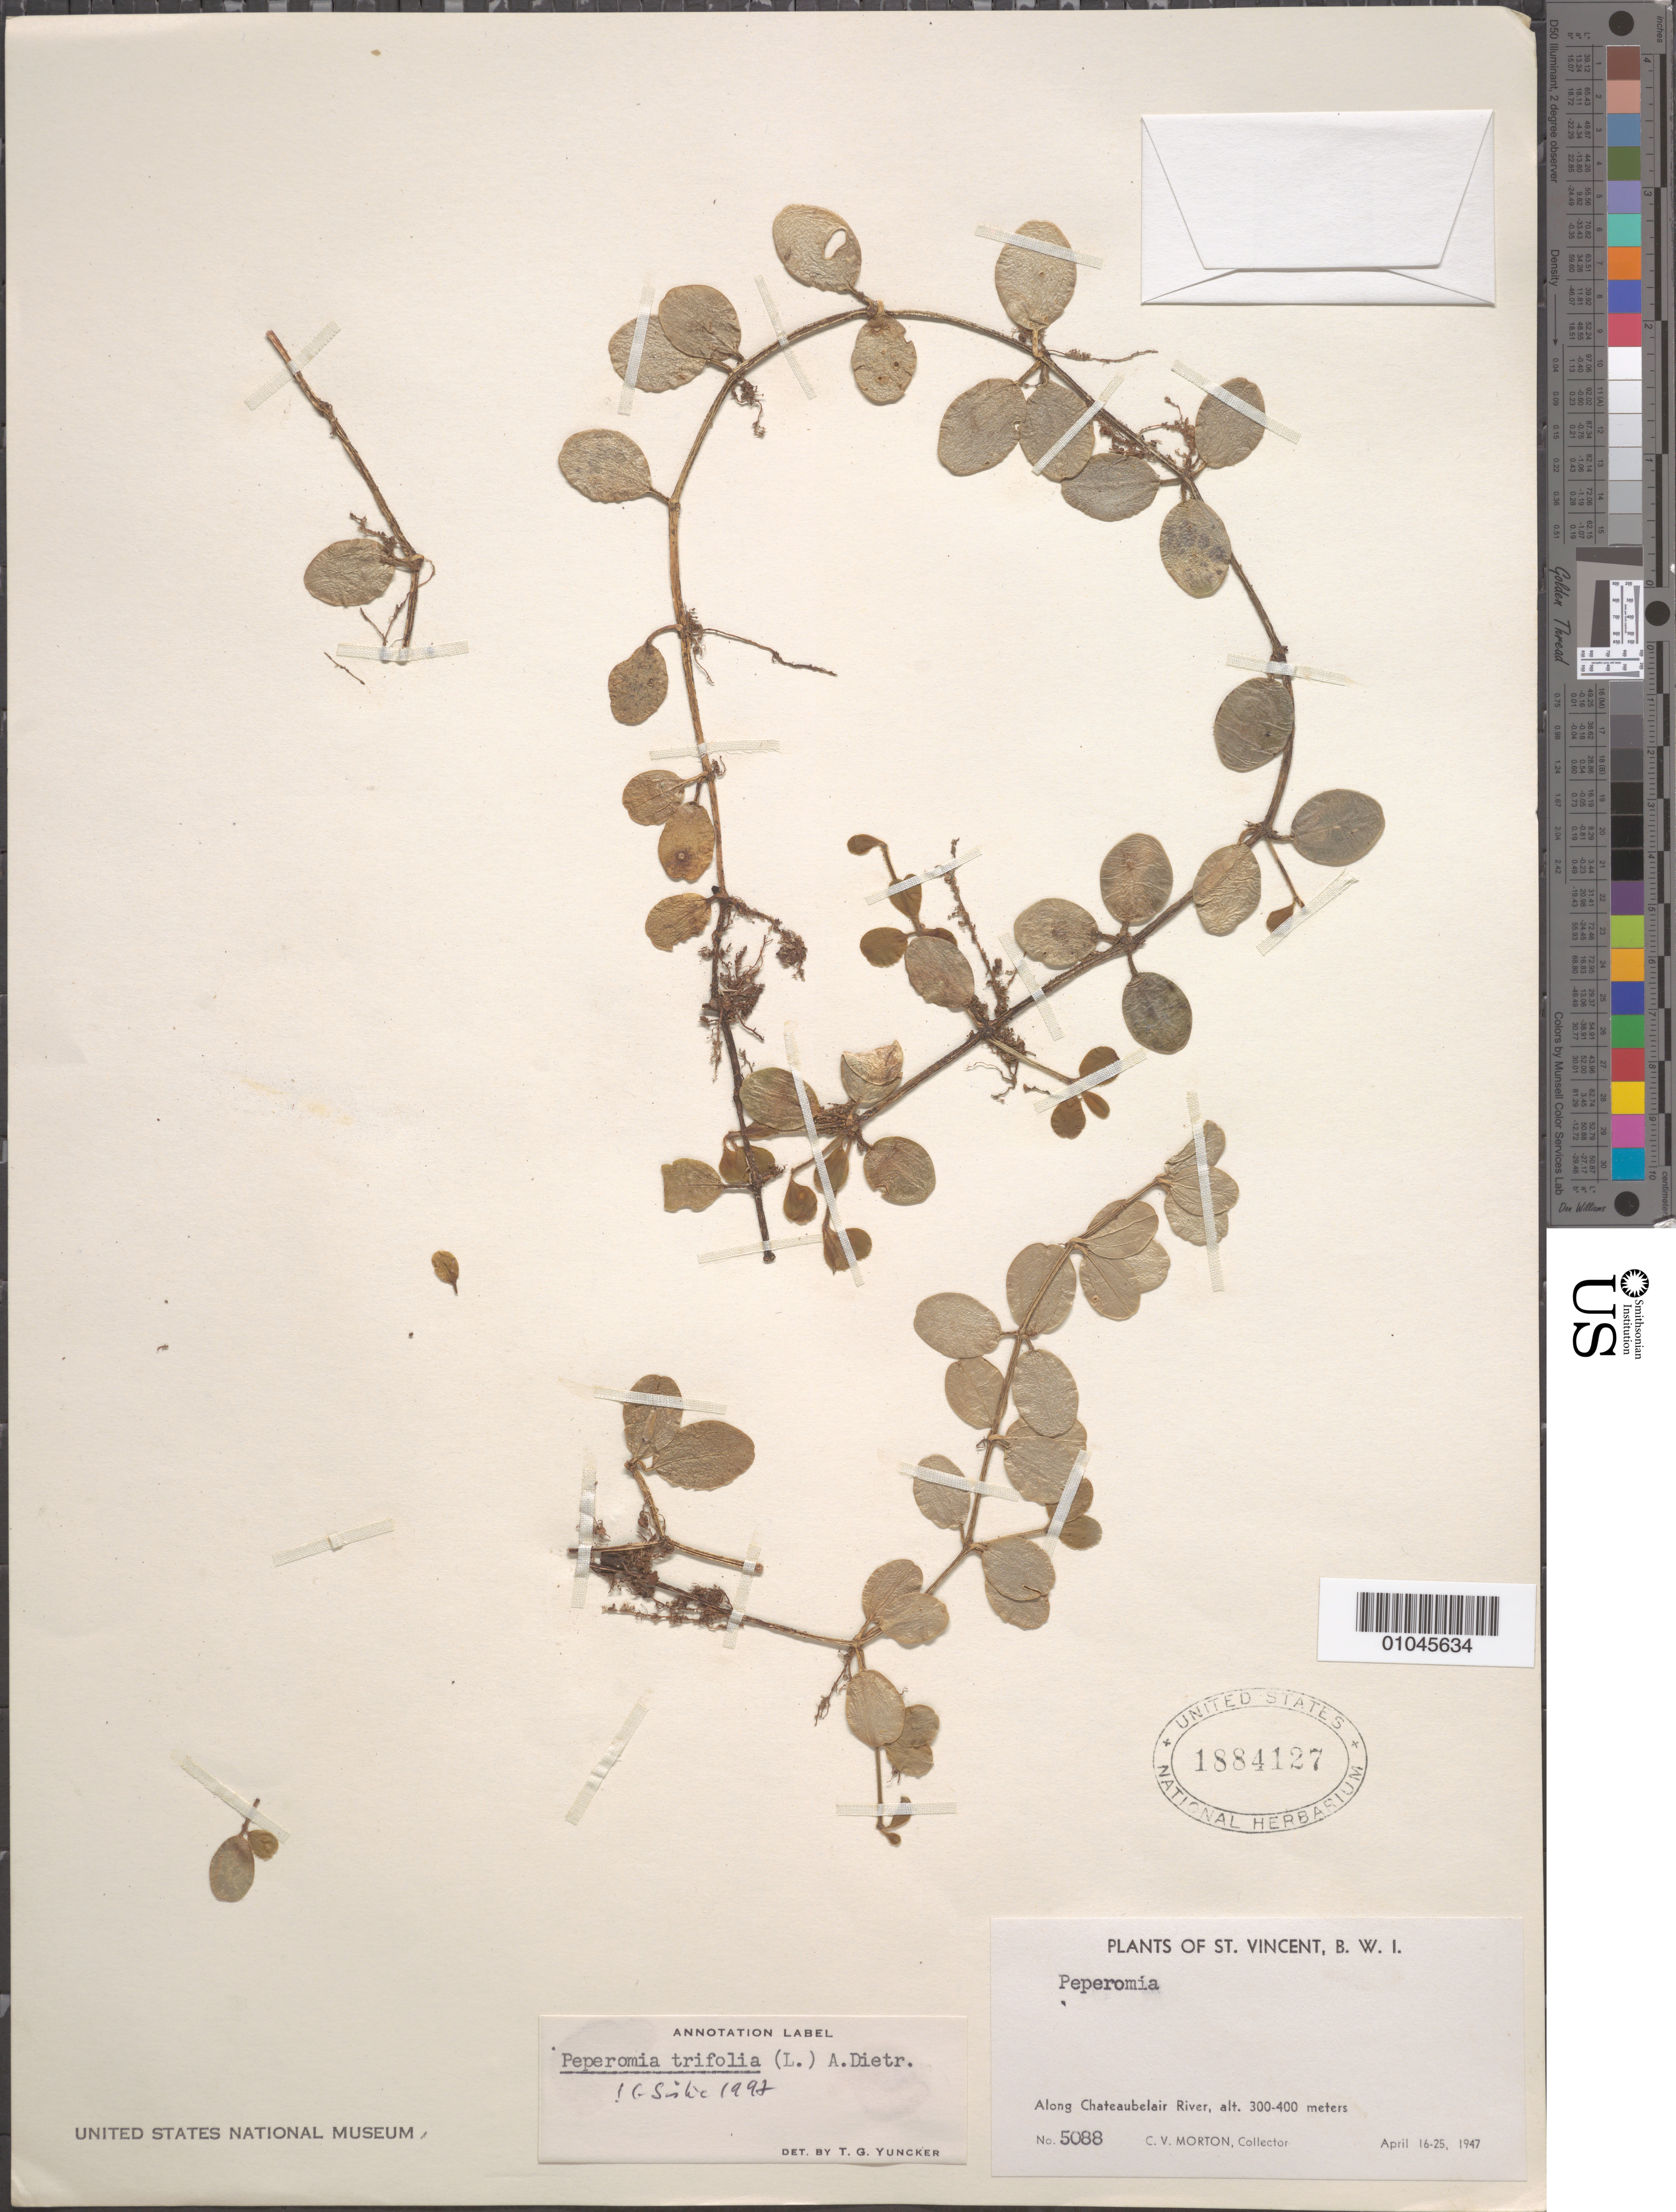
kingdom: Plantae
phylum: Tracheophyta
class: Magnoliopsida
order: Piperales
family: Piperaceae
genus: Peperomia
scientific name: Peperomia trifolia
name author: (L.) A. Dietr.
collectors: C. V. Morton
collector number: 5088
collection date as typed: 16 Apr 1947 to 25 Apr 1947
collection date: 1947-04-16/1947-04-25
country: St. Vincent - Grenadines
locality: Along Chateaubelair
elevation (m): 300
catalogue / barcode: US 1884127